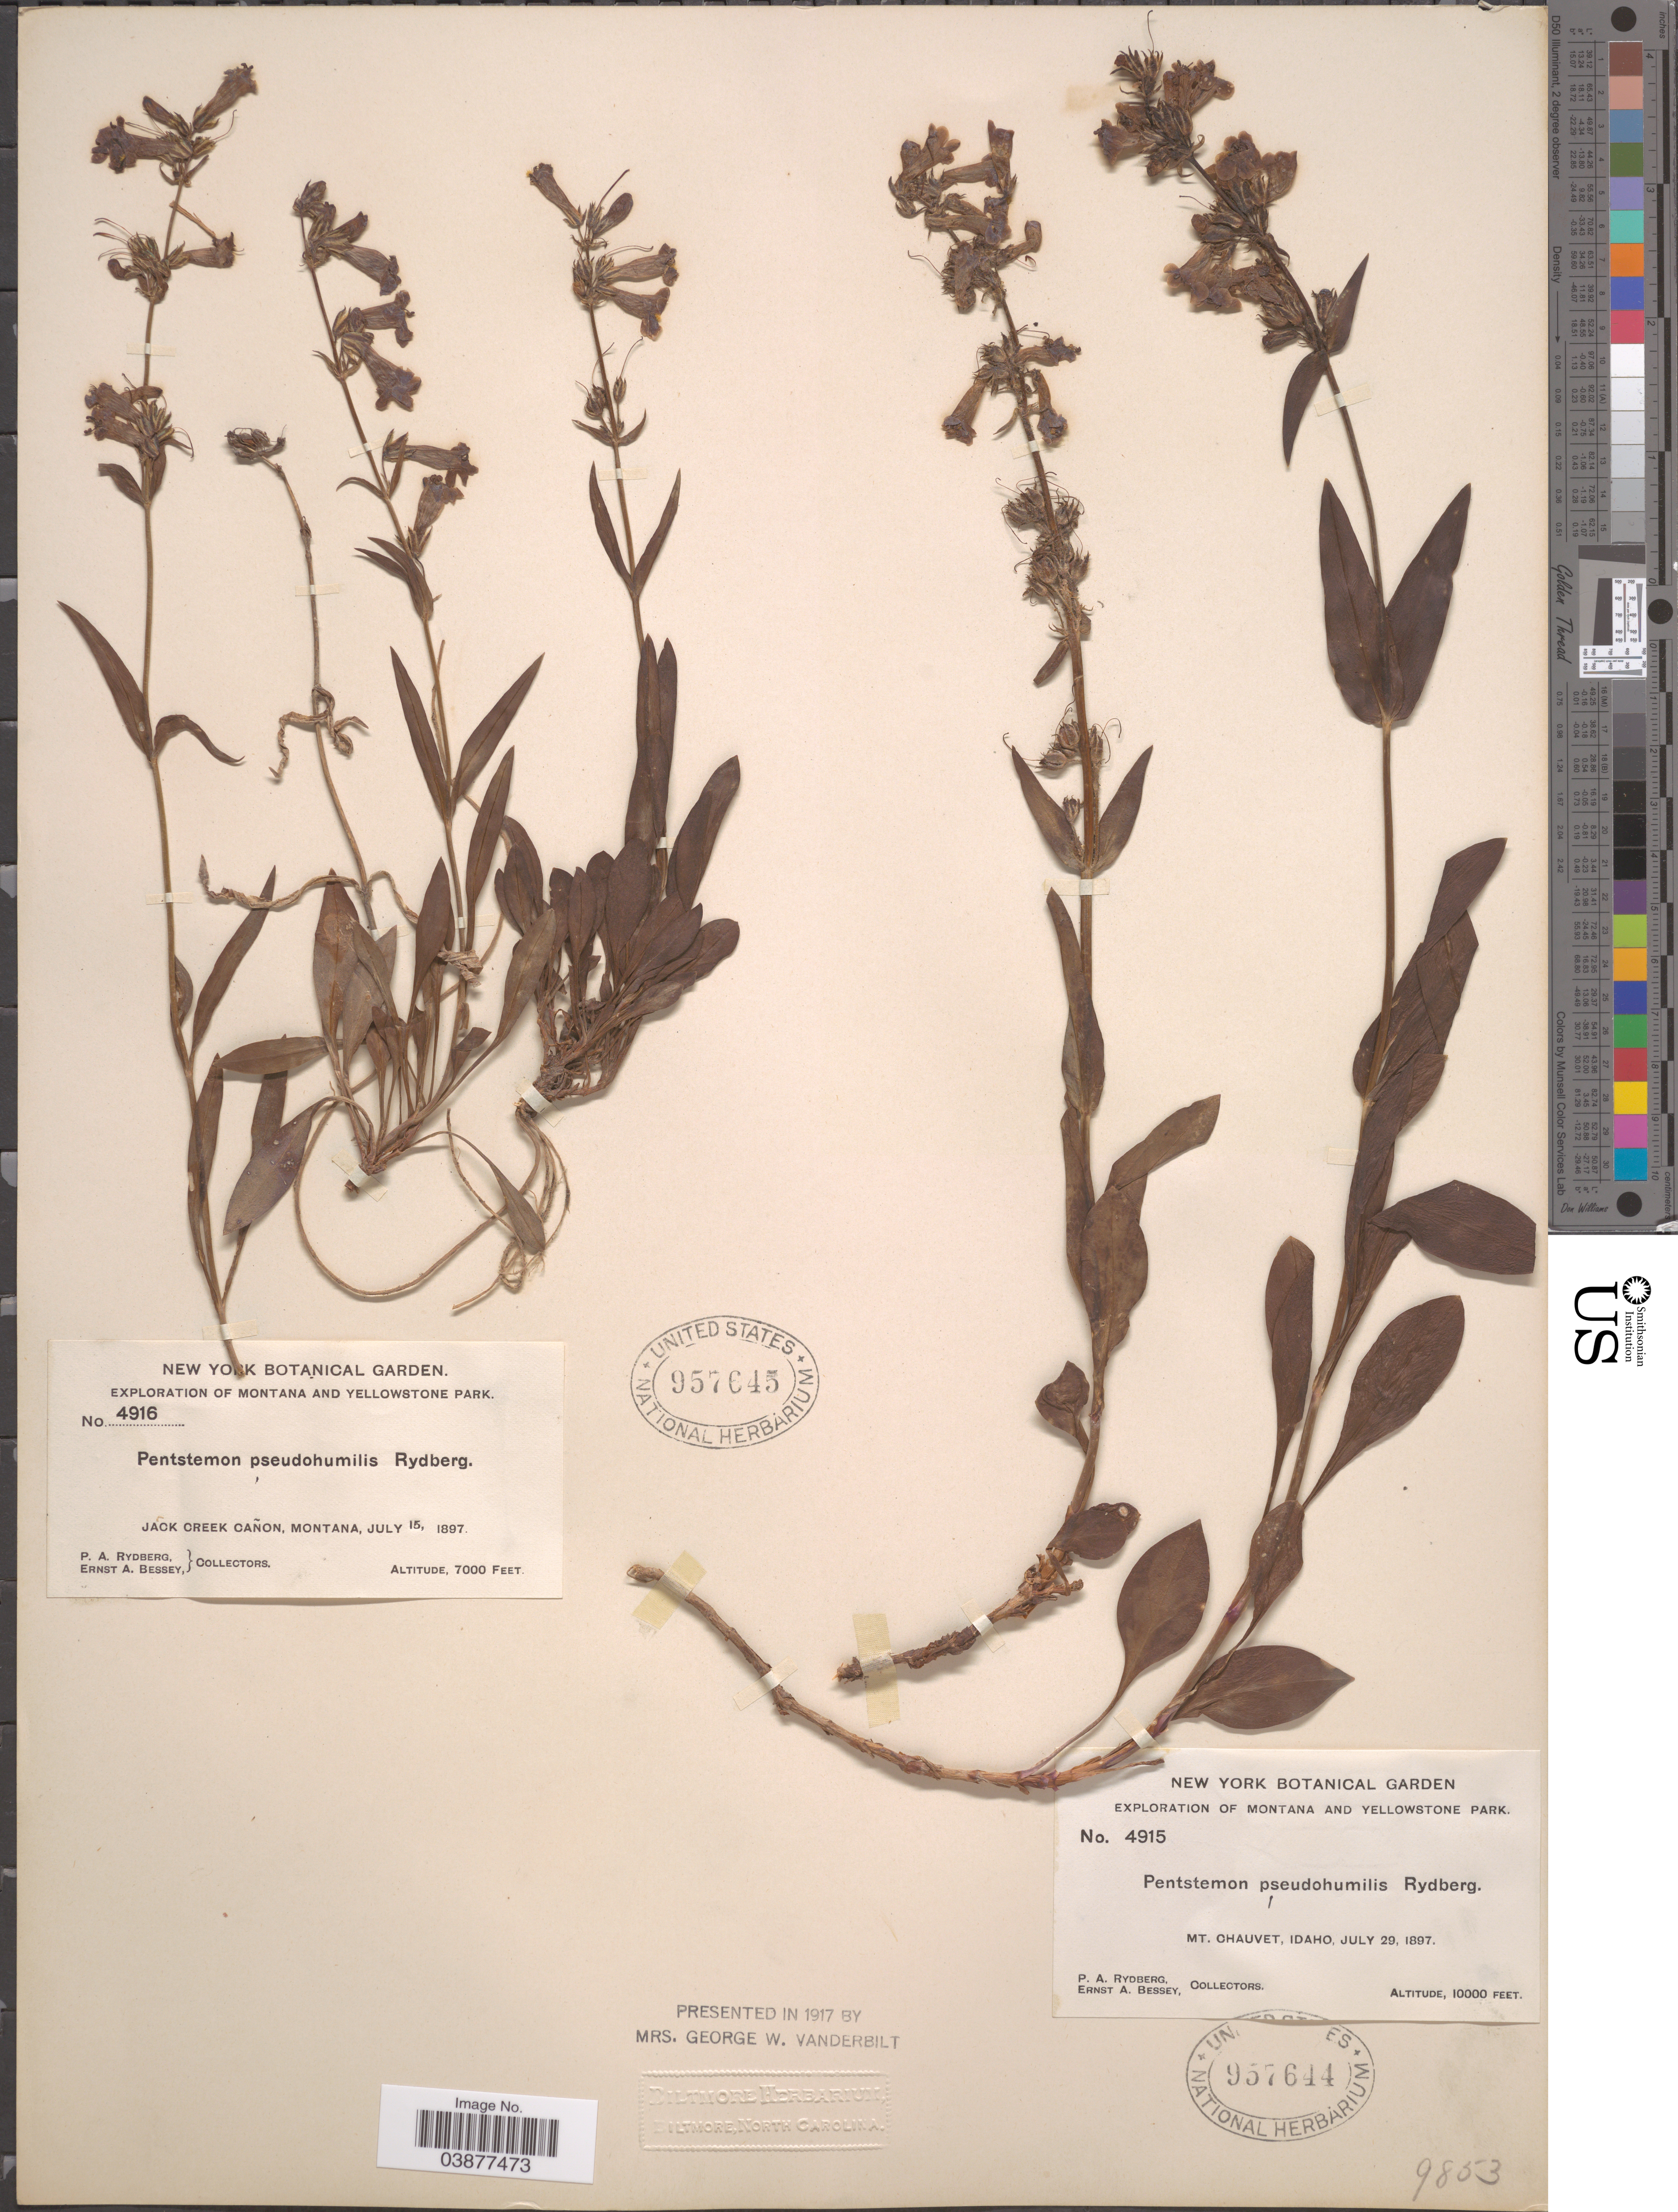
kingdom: Plantae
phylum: Tracheophyta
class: Magnoliopsida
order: Lamiales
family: Plantaginaceae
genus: Penstemon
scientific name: Penstemon pseudoprocerus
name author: Rydb.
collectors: P. A. Rydberg & E. A. Bessey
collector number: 4915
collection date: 1897-07-29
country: United States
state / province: Idaho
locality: Montana and Yellowstone Park. Mt. Chauvet.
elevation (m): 3048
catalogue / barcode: US 957644